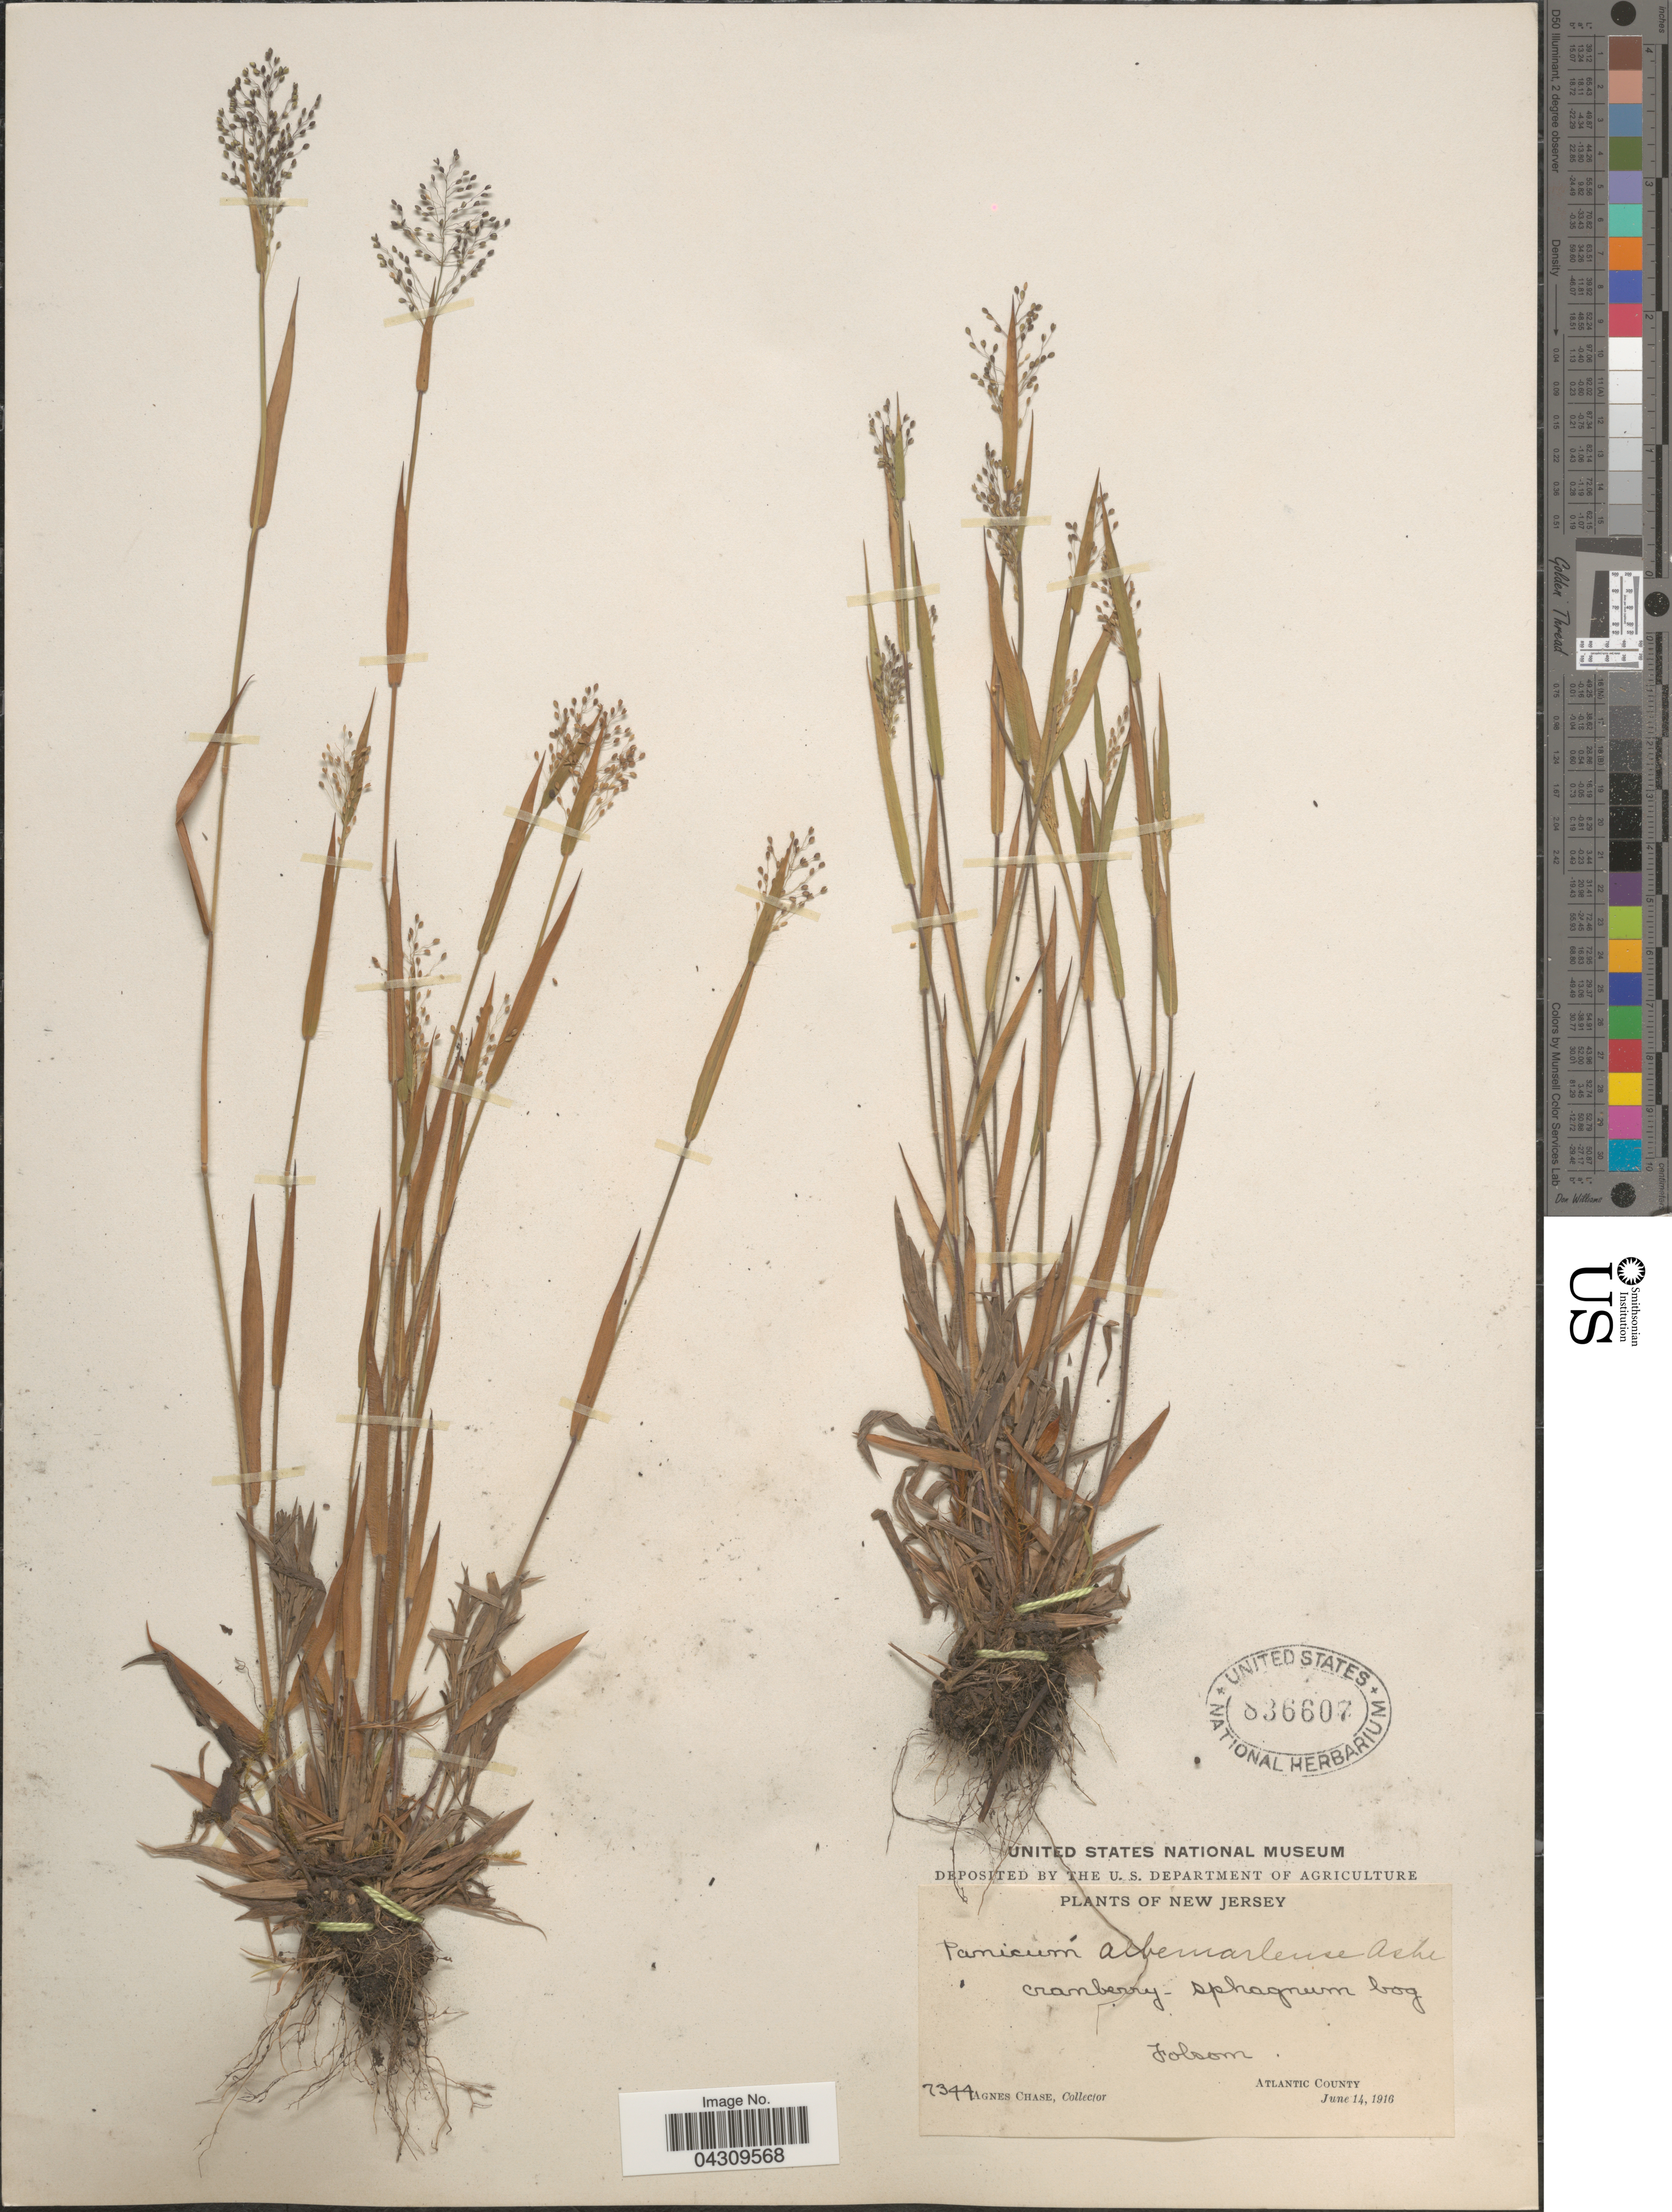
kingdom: Plantae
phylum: Tracheophyta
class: Liliopsida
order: Poales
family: Poaceae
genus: Dichanthelium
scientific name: Dichanthelium acuminatum var. acuminatum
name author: (Sw.) Gould & C.A. Clark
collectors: A. Chase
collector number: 7344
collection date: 1916-06-14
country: United States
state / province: New Jersey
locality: Jolsom. Atlantic County.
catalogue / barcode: US 836607